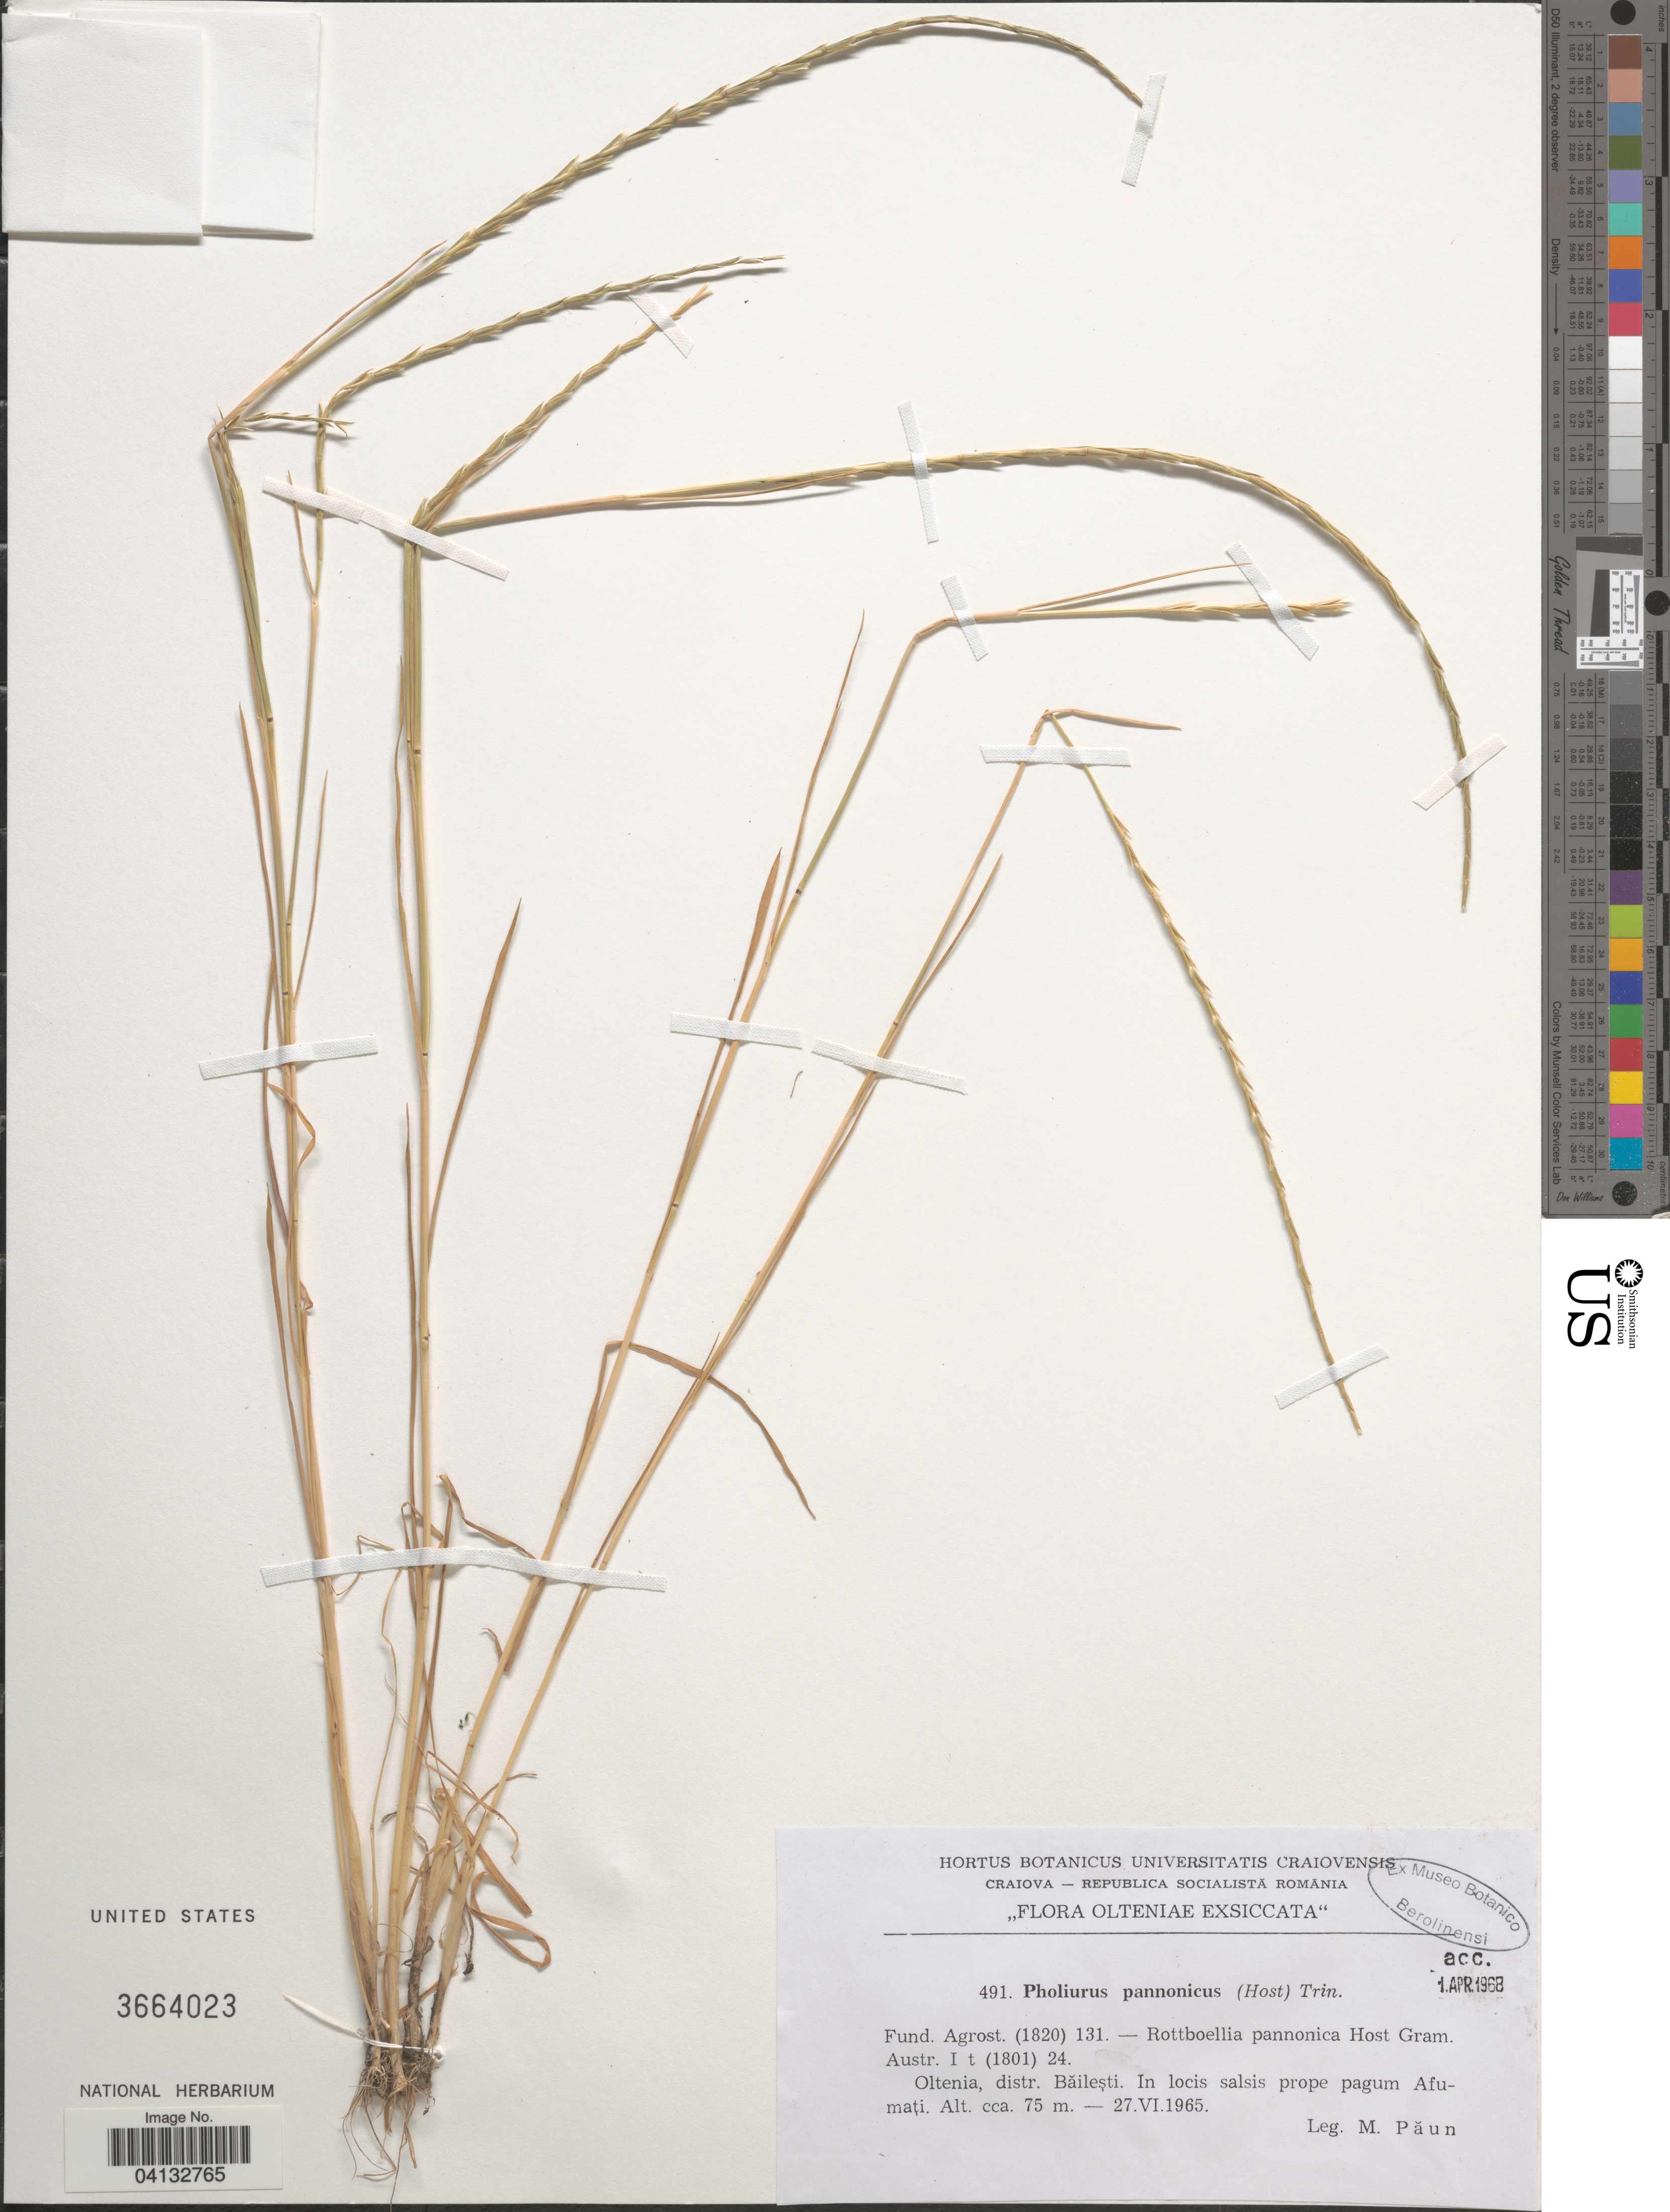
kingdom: Plantae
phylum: Tracheophyta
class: Liliopsida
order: Poales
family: Poaceae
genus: Pholiurus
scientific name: Pholiurus pannonicus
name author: (Host) Trin.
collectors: M. Păun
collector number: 491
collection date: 1965-06-27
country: Romania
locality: Oltenia, distr. Băileşti. In locis salsis prope pagum Afumaţi.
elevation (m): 75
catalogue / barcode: US 3664023